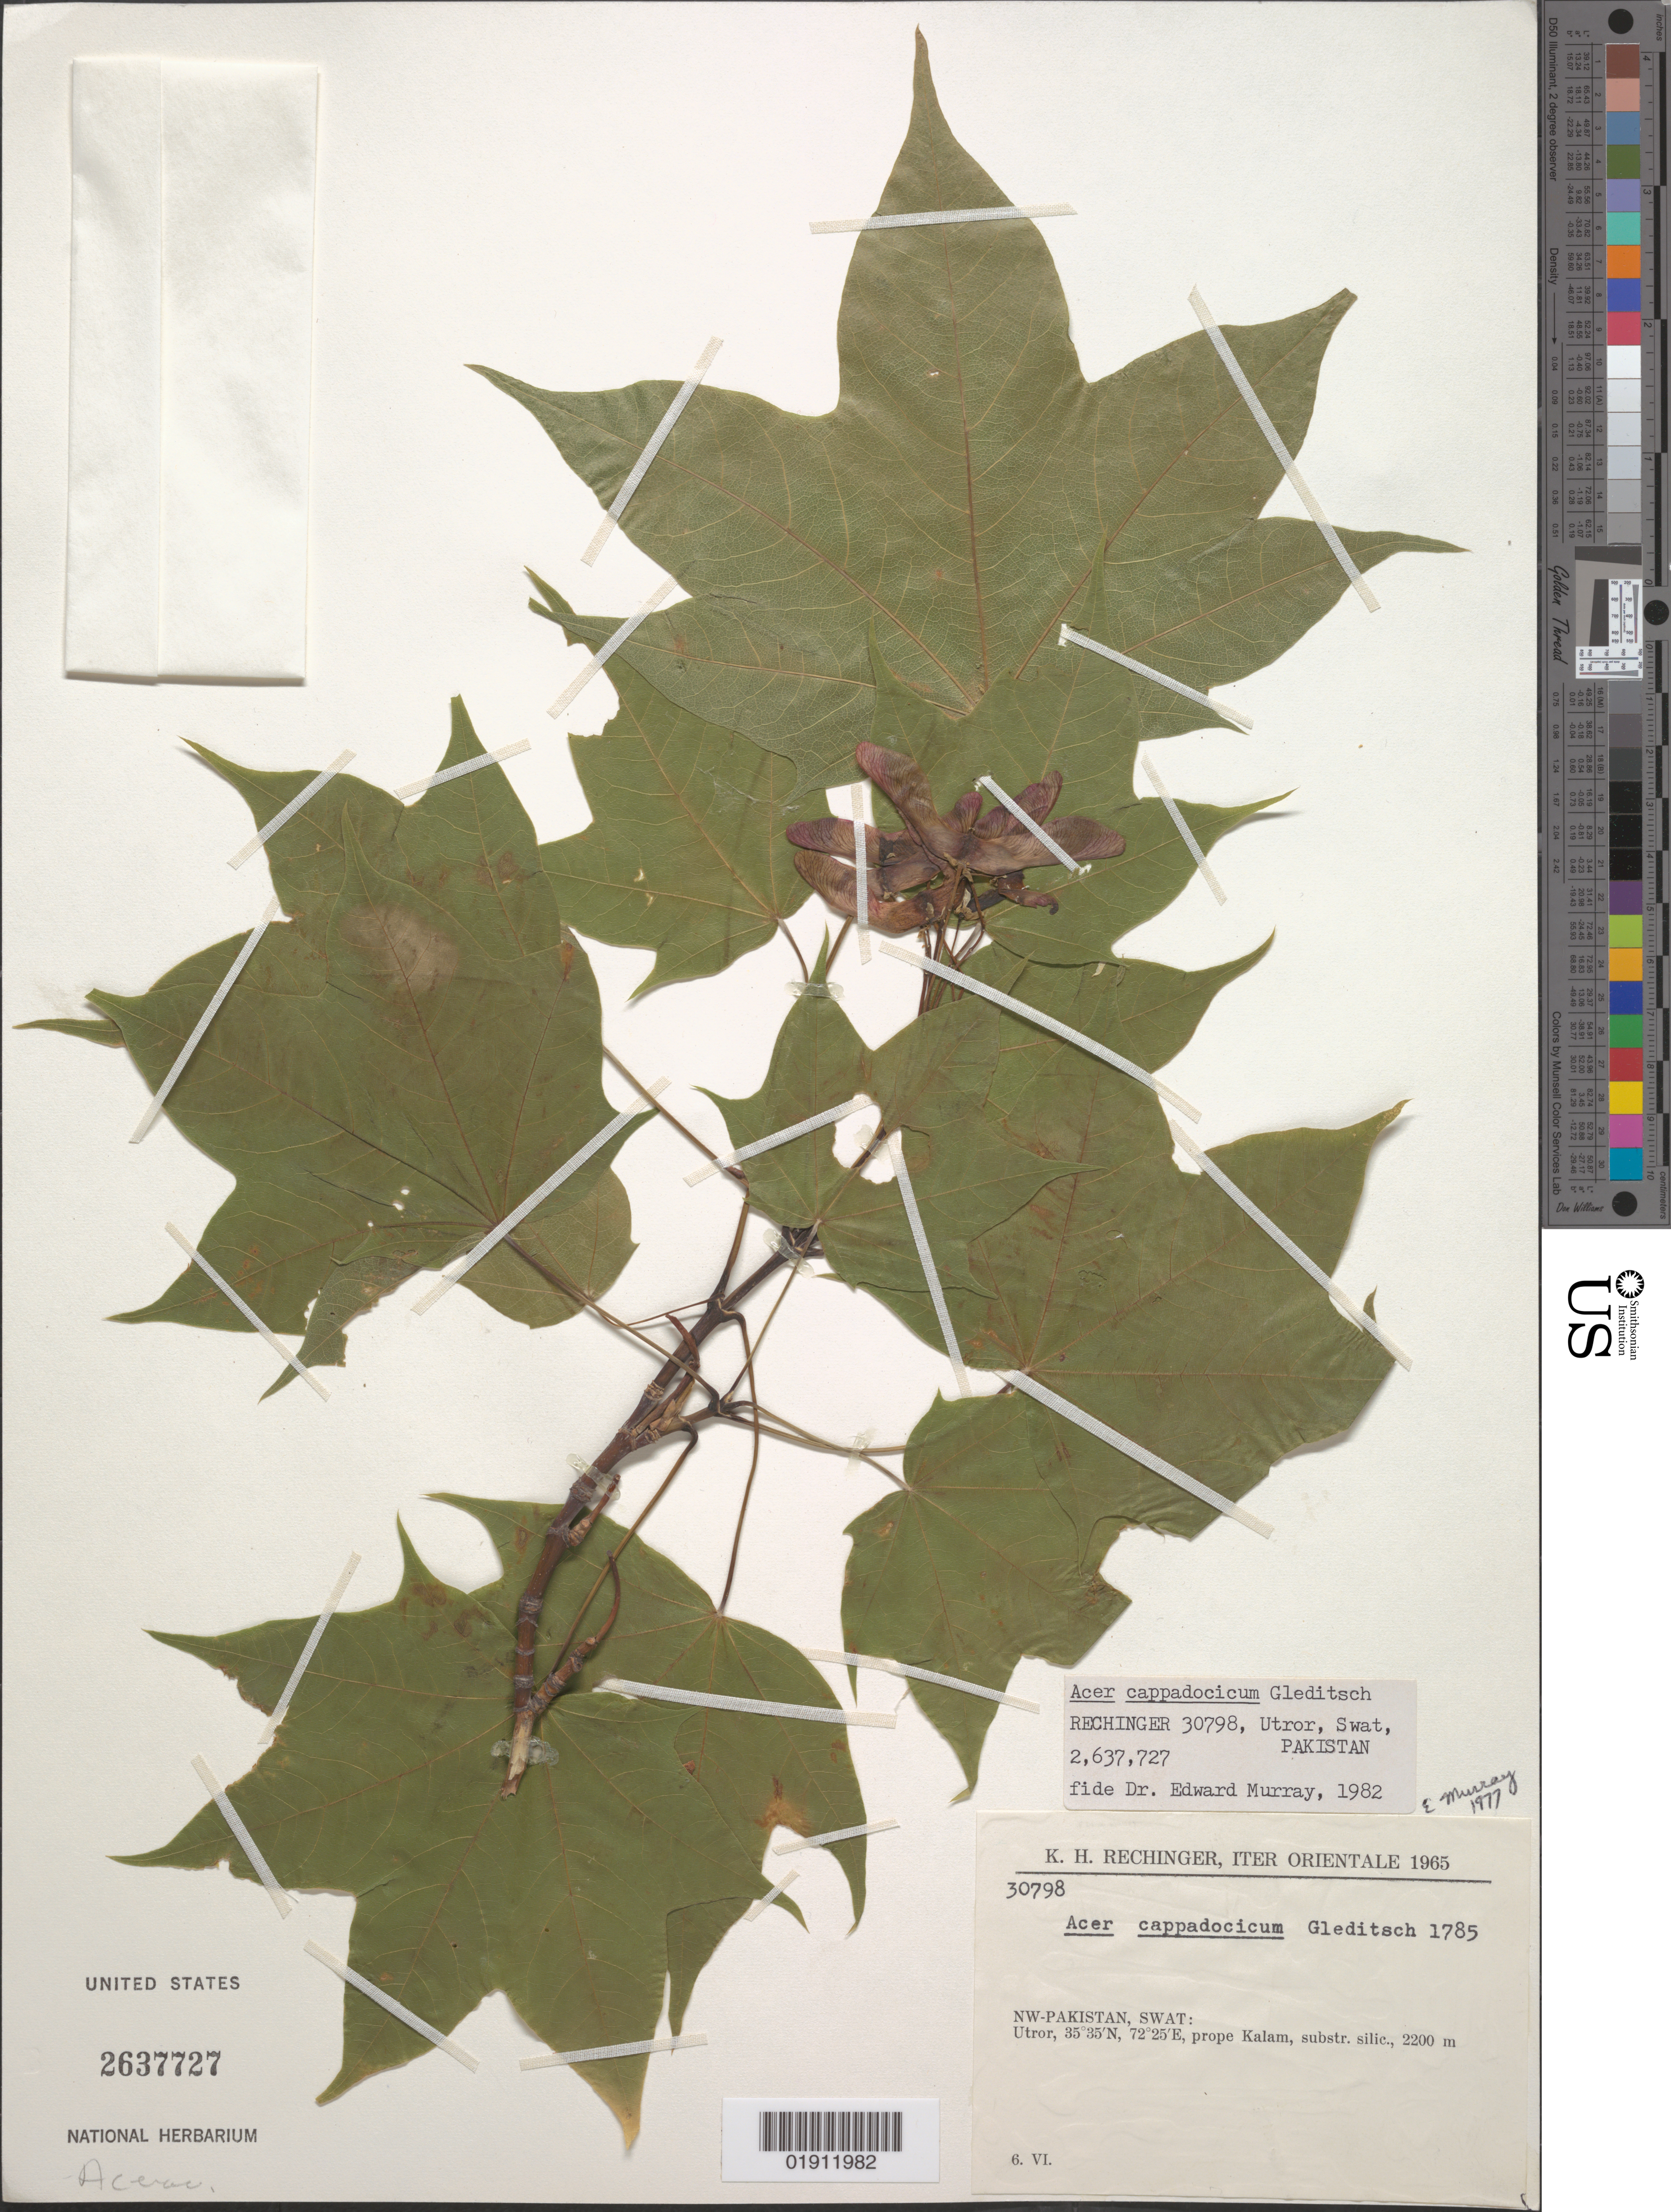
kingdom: Plantae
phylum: Tracheophyta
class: Magnoliopsida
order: Sapindales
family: Sapindaceae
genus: Acer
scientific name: Acer cappadocicum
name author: Gled.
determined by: Murray, Edward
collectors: K. H. Rechinger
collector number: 30798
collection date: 1965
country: Pakistan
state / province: Khyber Pakhtunkhwa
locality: Swat, Utror, prope Kalam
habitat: Substr. silic.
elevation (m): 2200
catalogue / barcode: US 2637727